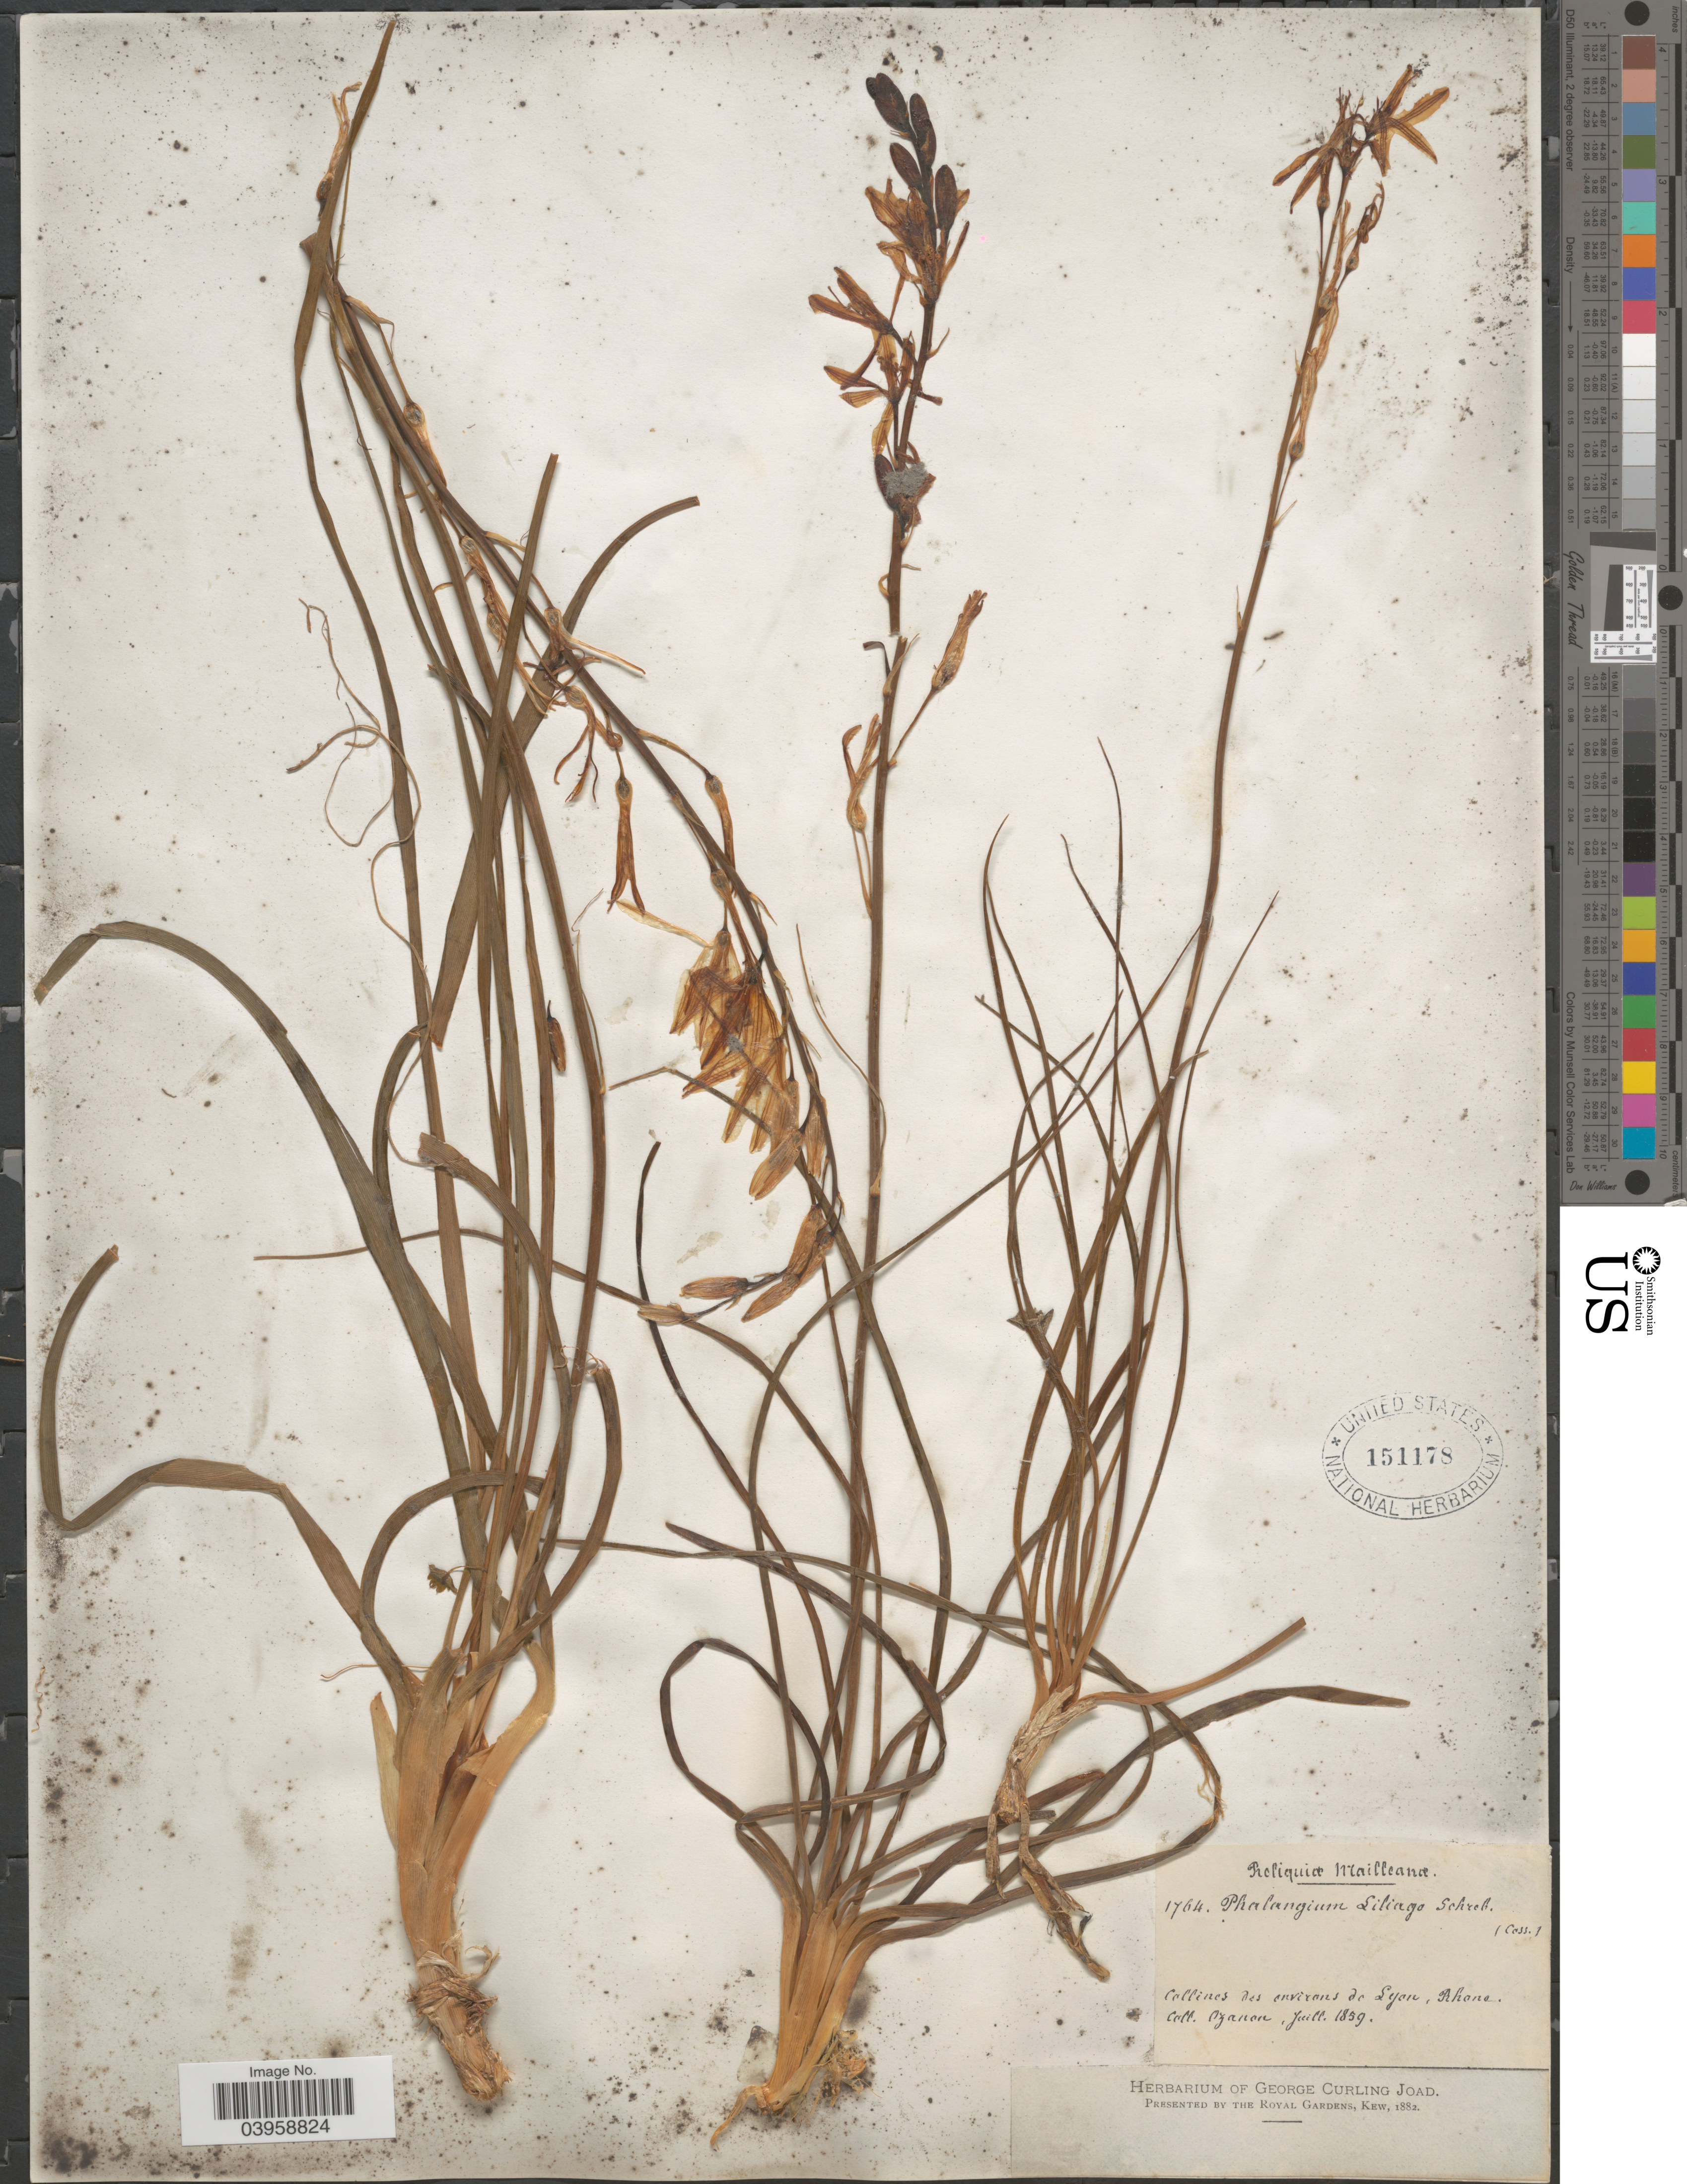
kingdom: Plantae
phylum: Tracheophyta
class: Liliopsida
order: Asparagales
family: Asparagaceae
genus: Anthericum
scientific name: Anthericum liliago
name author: L.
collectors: Ozanon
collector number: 1764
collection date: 1859-07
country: France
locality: Mailleana. Collines des environs de Lyon, Rhone.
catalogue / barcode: US 151178